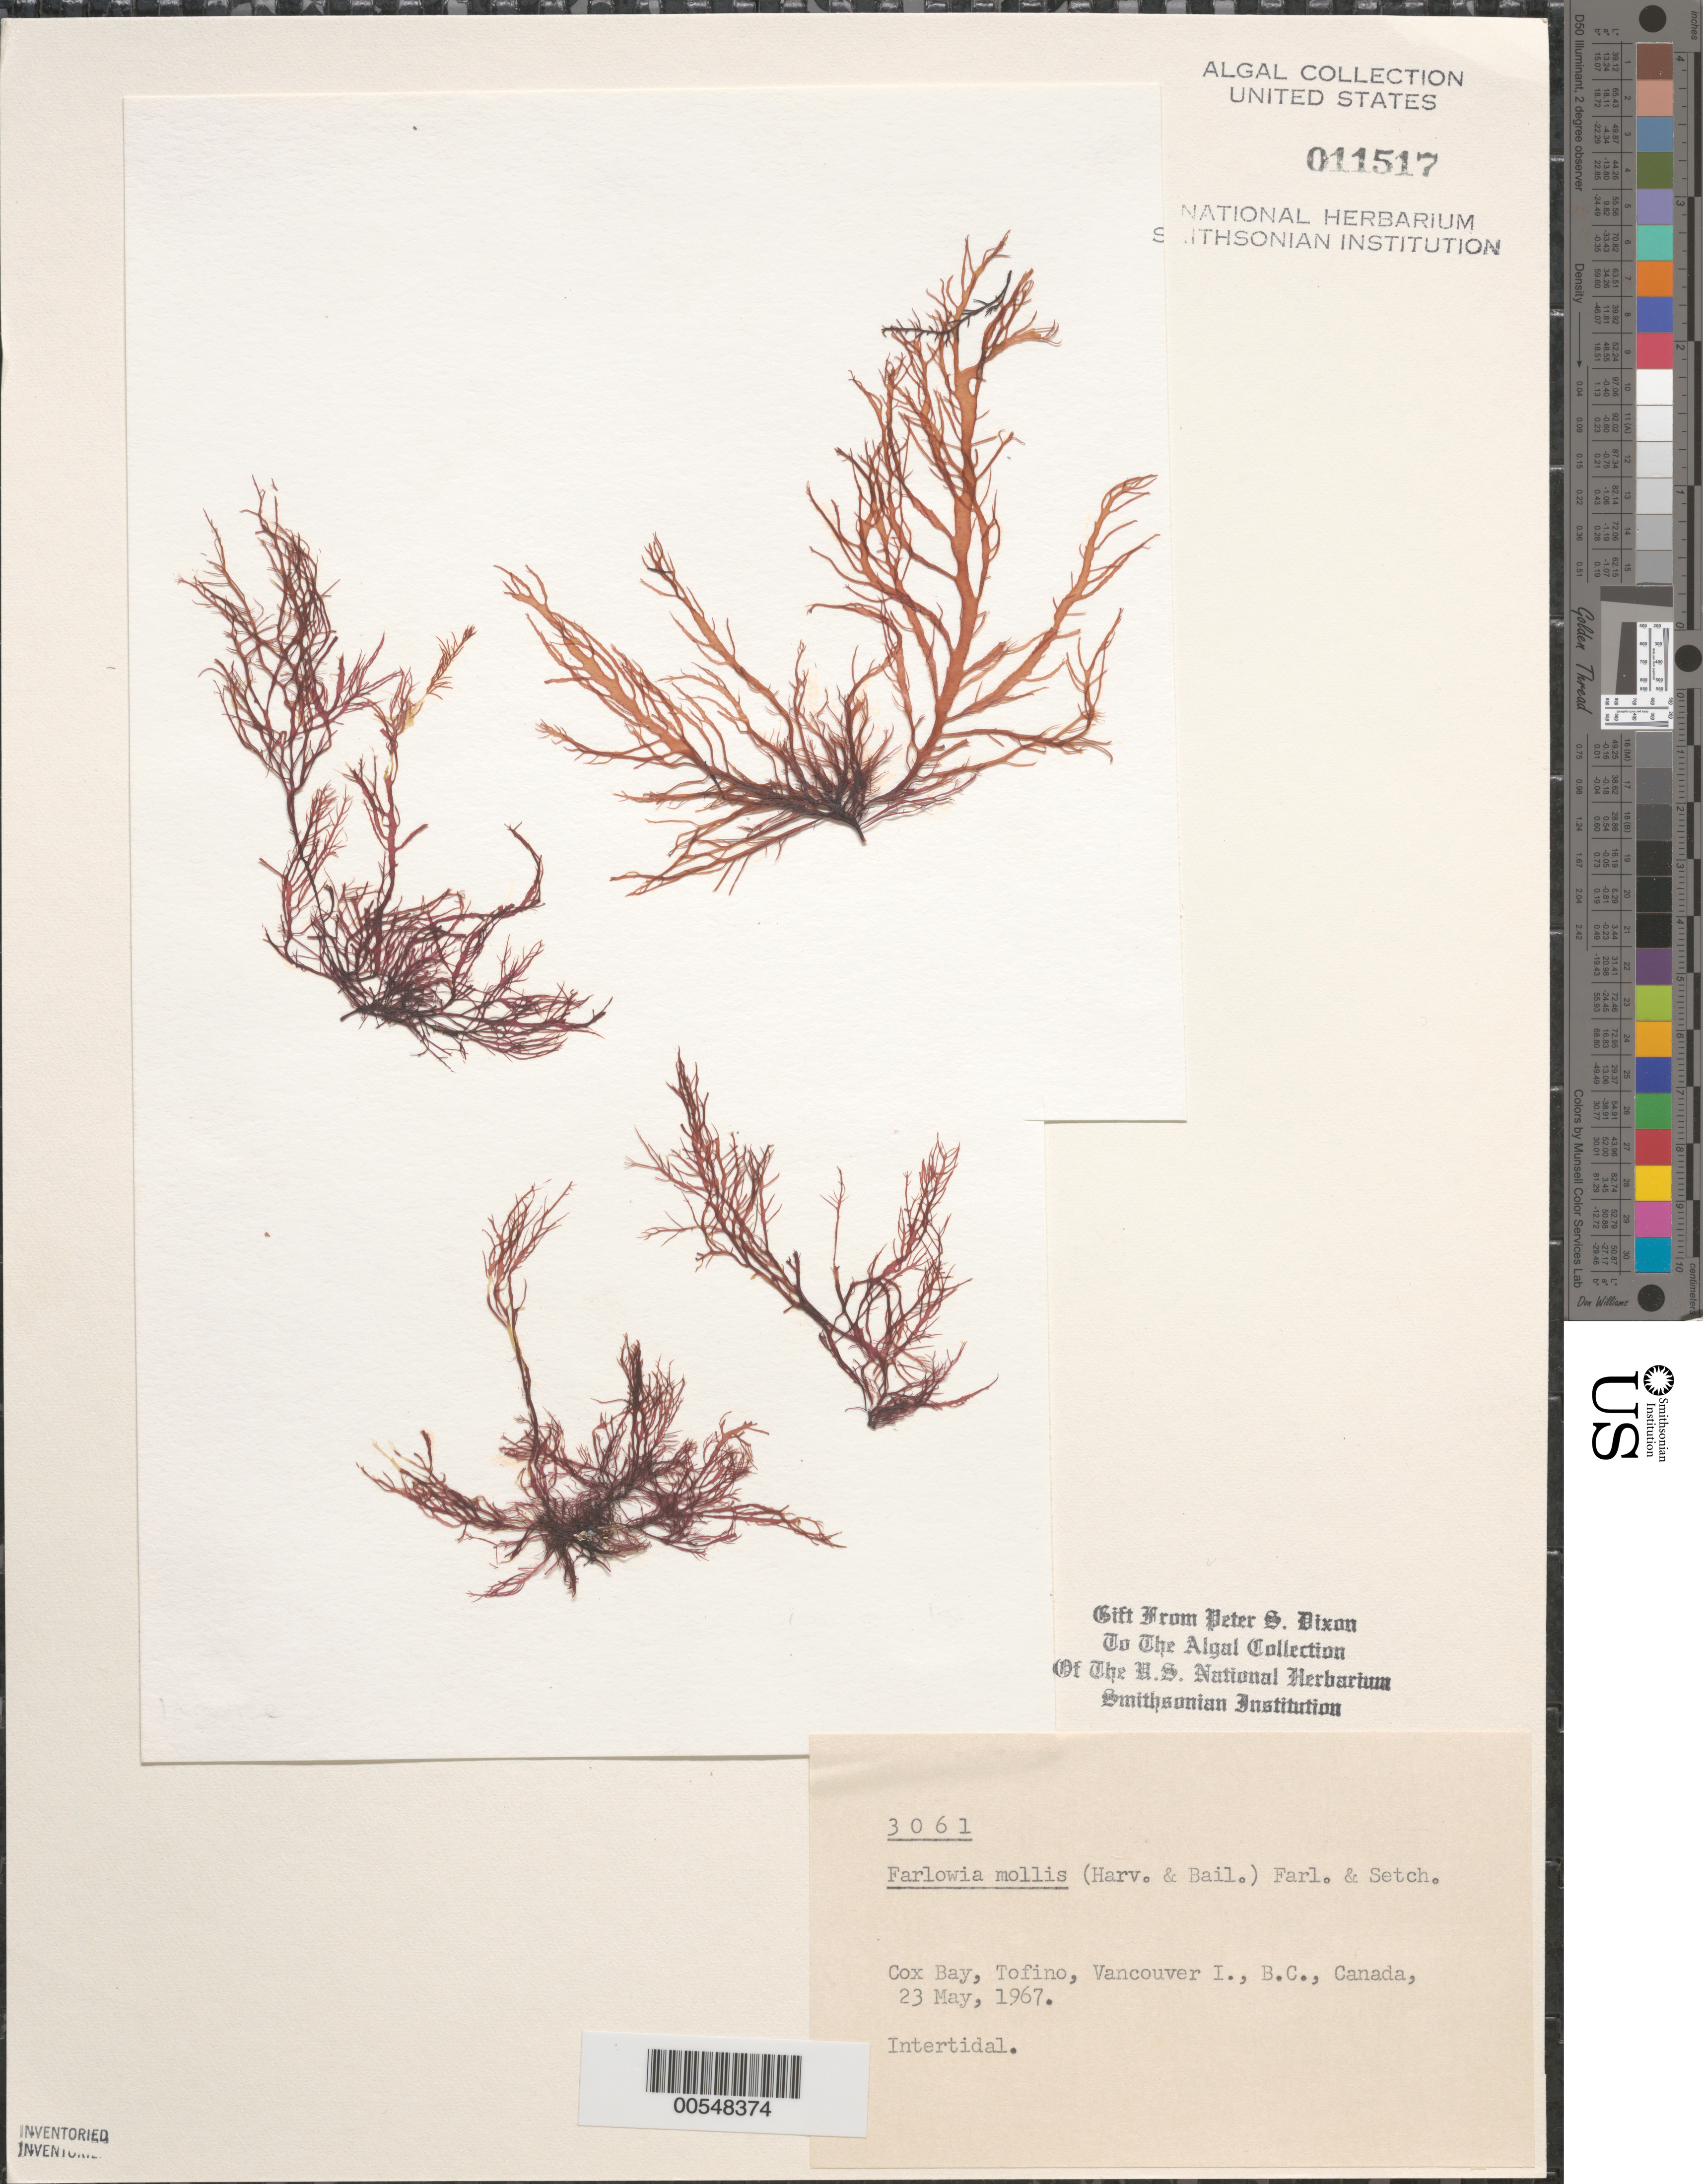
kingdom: Plantae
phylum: Rhodophyta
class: Florideophyceae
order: Gigartinales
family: Dumontiaceae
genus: Farlowia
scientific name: Farlowia mollis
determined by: Dixon, P. S.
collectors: P. S. Dixon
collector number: PSD 3061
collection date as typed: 23 May 1967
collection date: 1967-05-23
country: Canada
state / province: British Columbia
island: Vancouver Island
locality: Cox Bay, Tofino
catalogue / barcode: US 11517